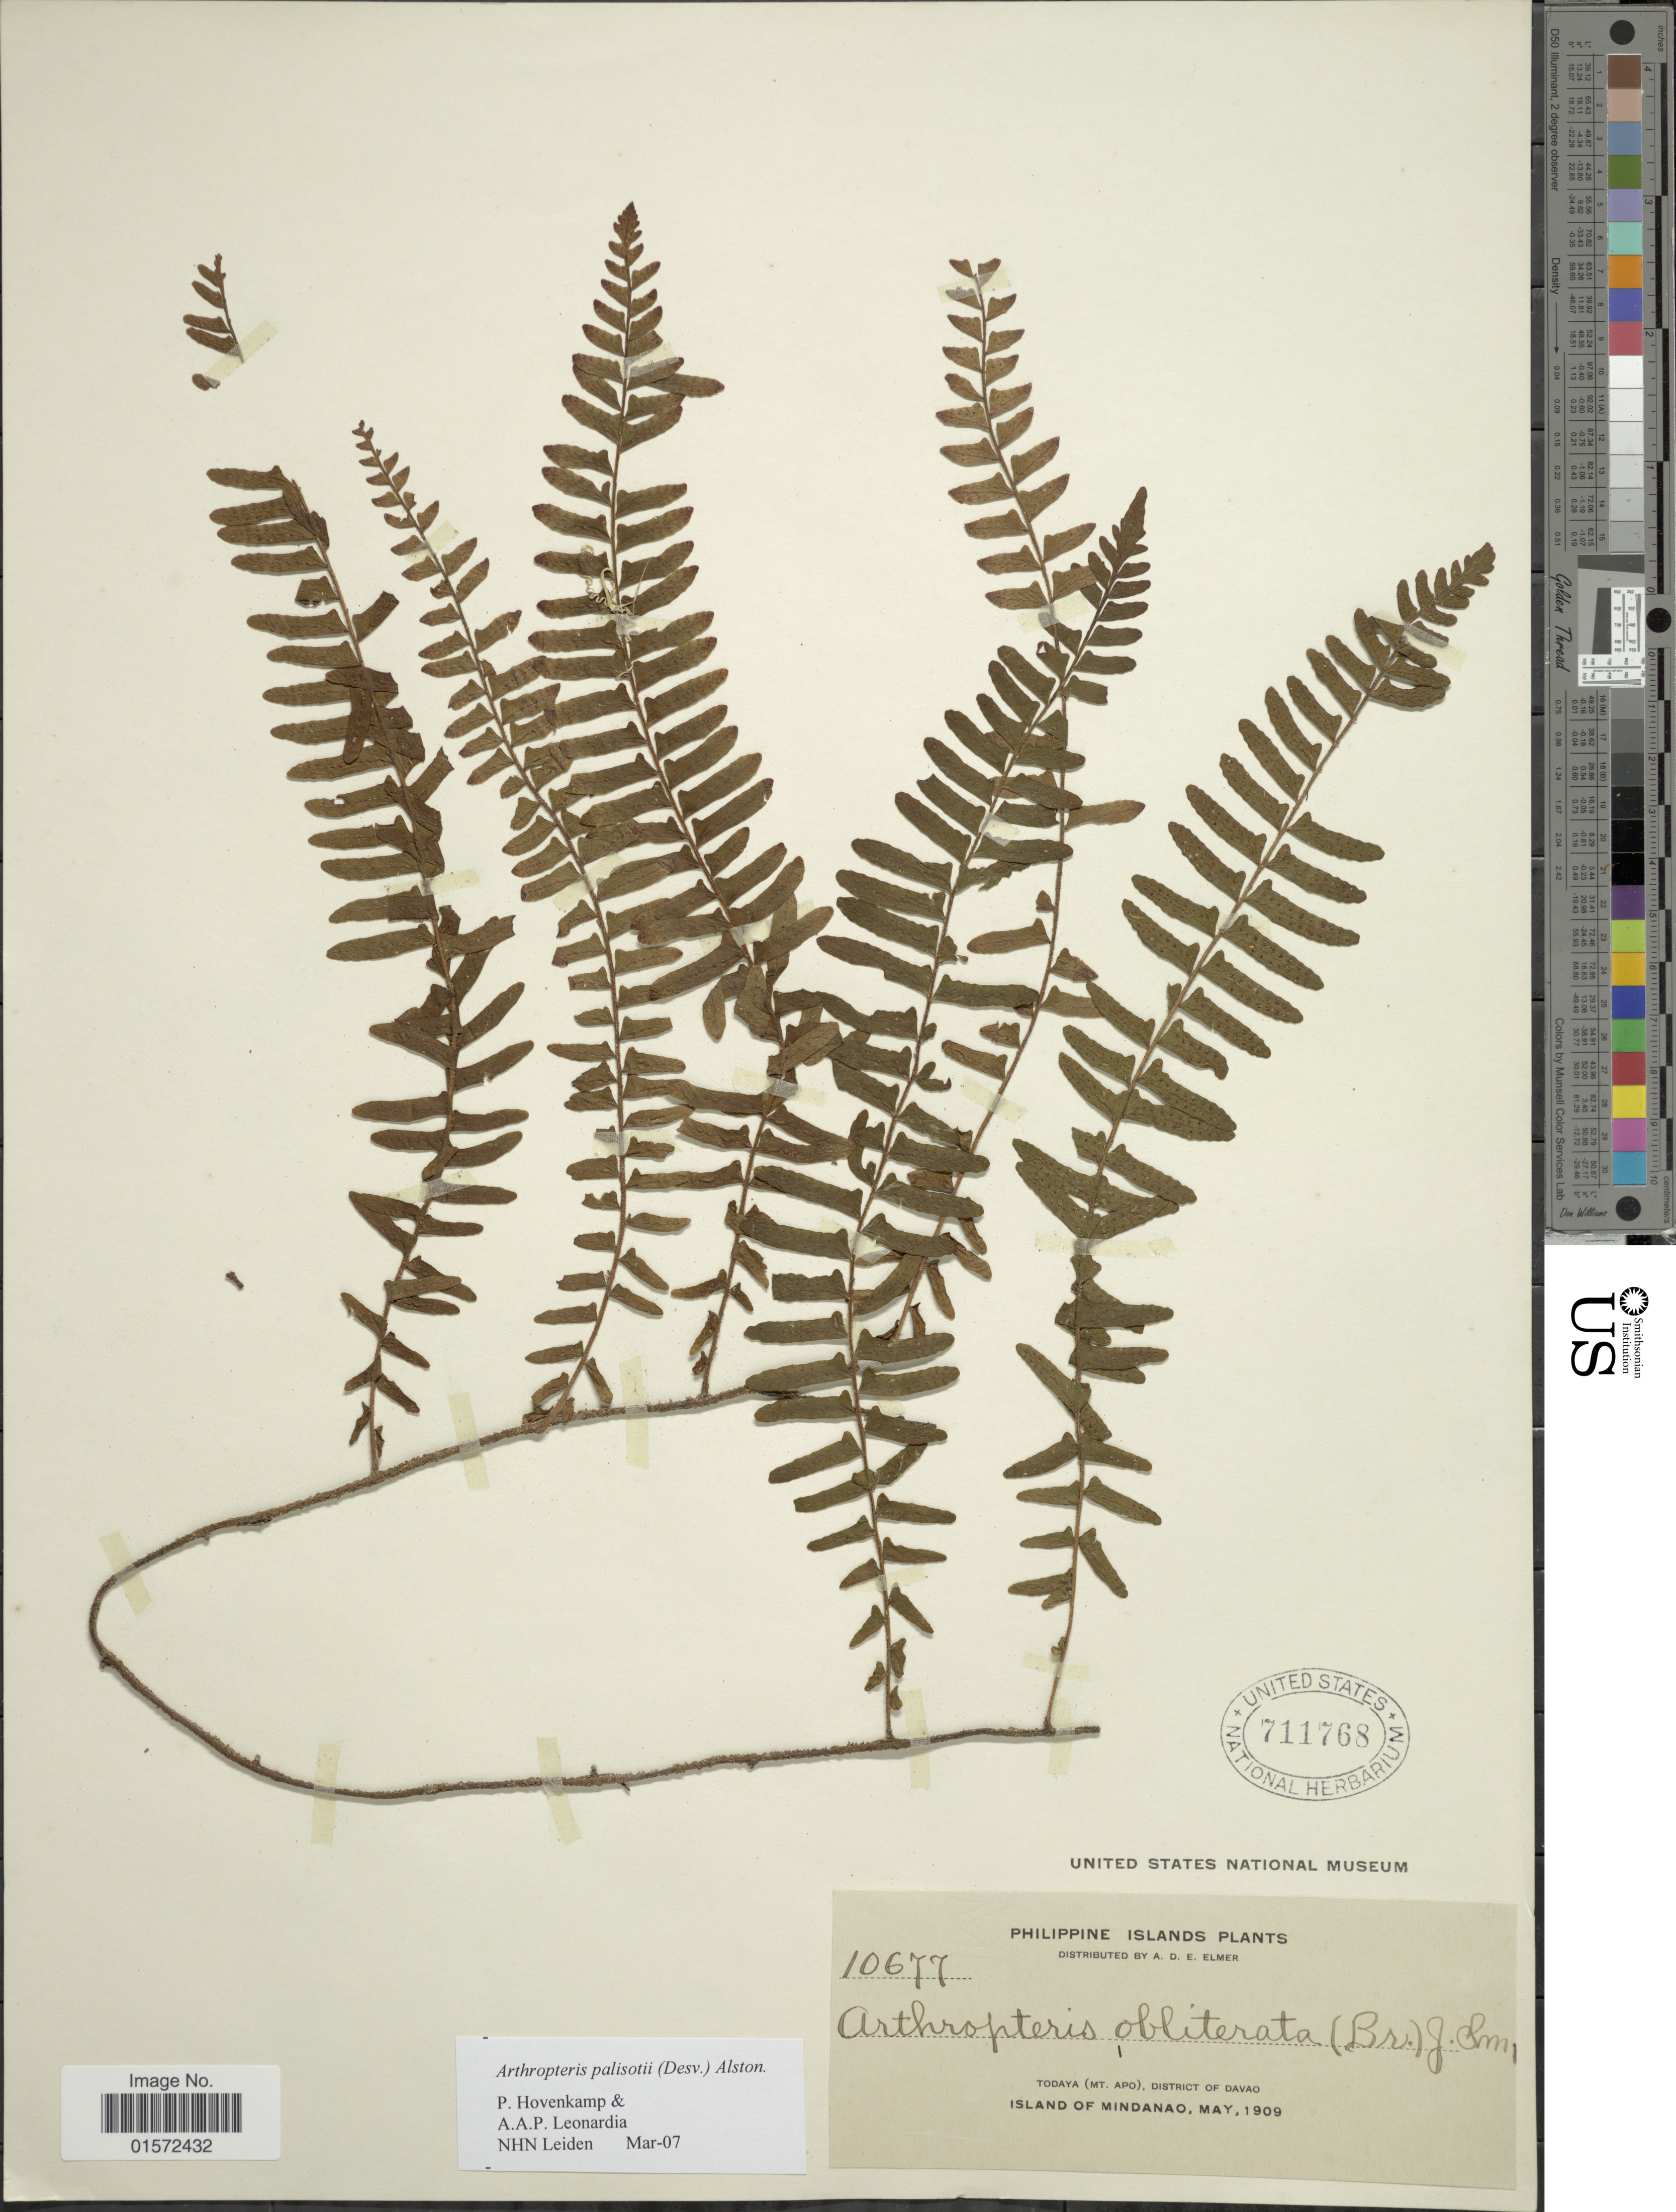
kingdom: Plantae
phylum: Tracheophyta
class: Polypodiopsida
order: Polypodiales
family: Tectariaceae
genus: Arthropteris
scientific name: Arthropteris palisotii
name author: (Desv.) Alston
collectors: A. D. E. Elmer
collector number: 10677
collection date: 1909-05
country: Philippines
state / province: Davao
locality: Philippine island Plants, todaya(mt.Apo), district of Davao, island of Mindanao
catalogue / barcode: US 711768